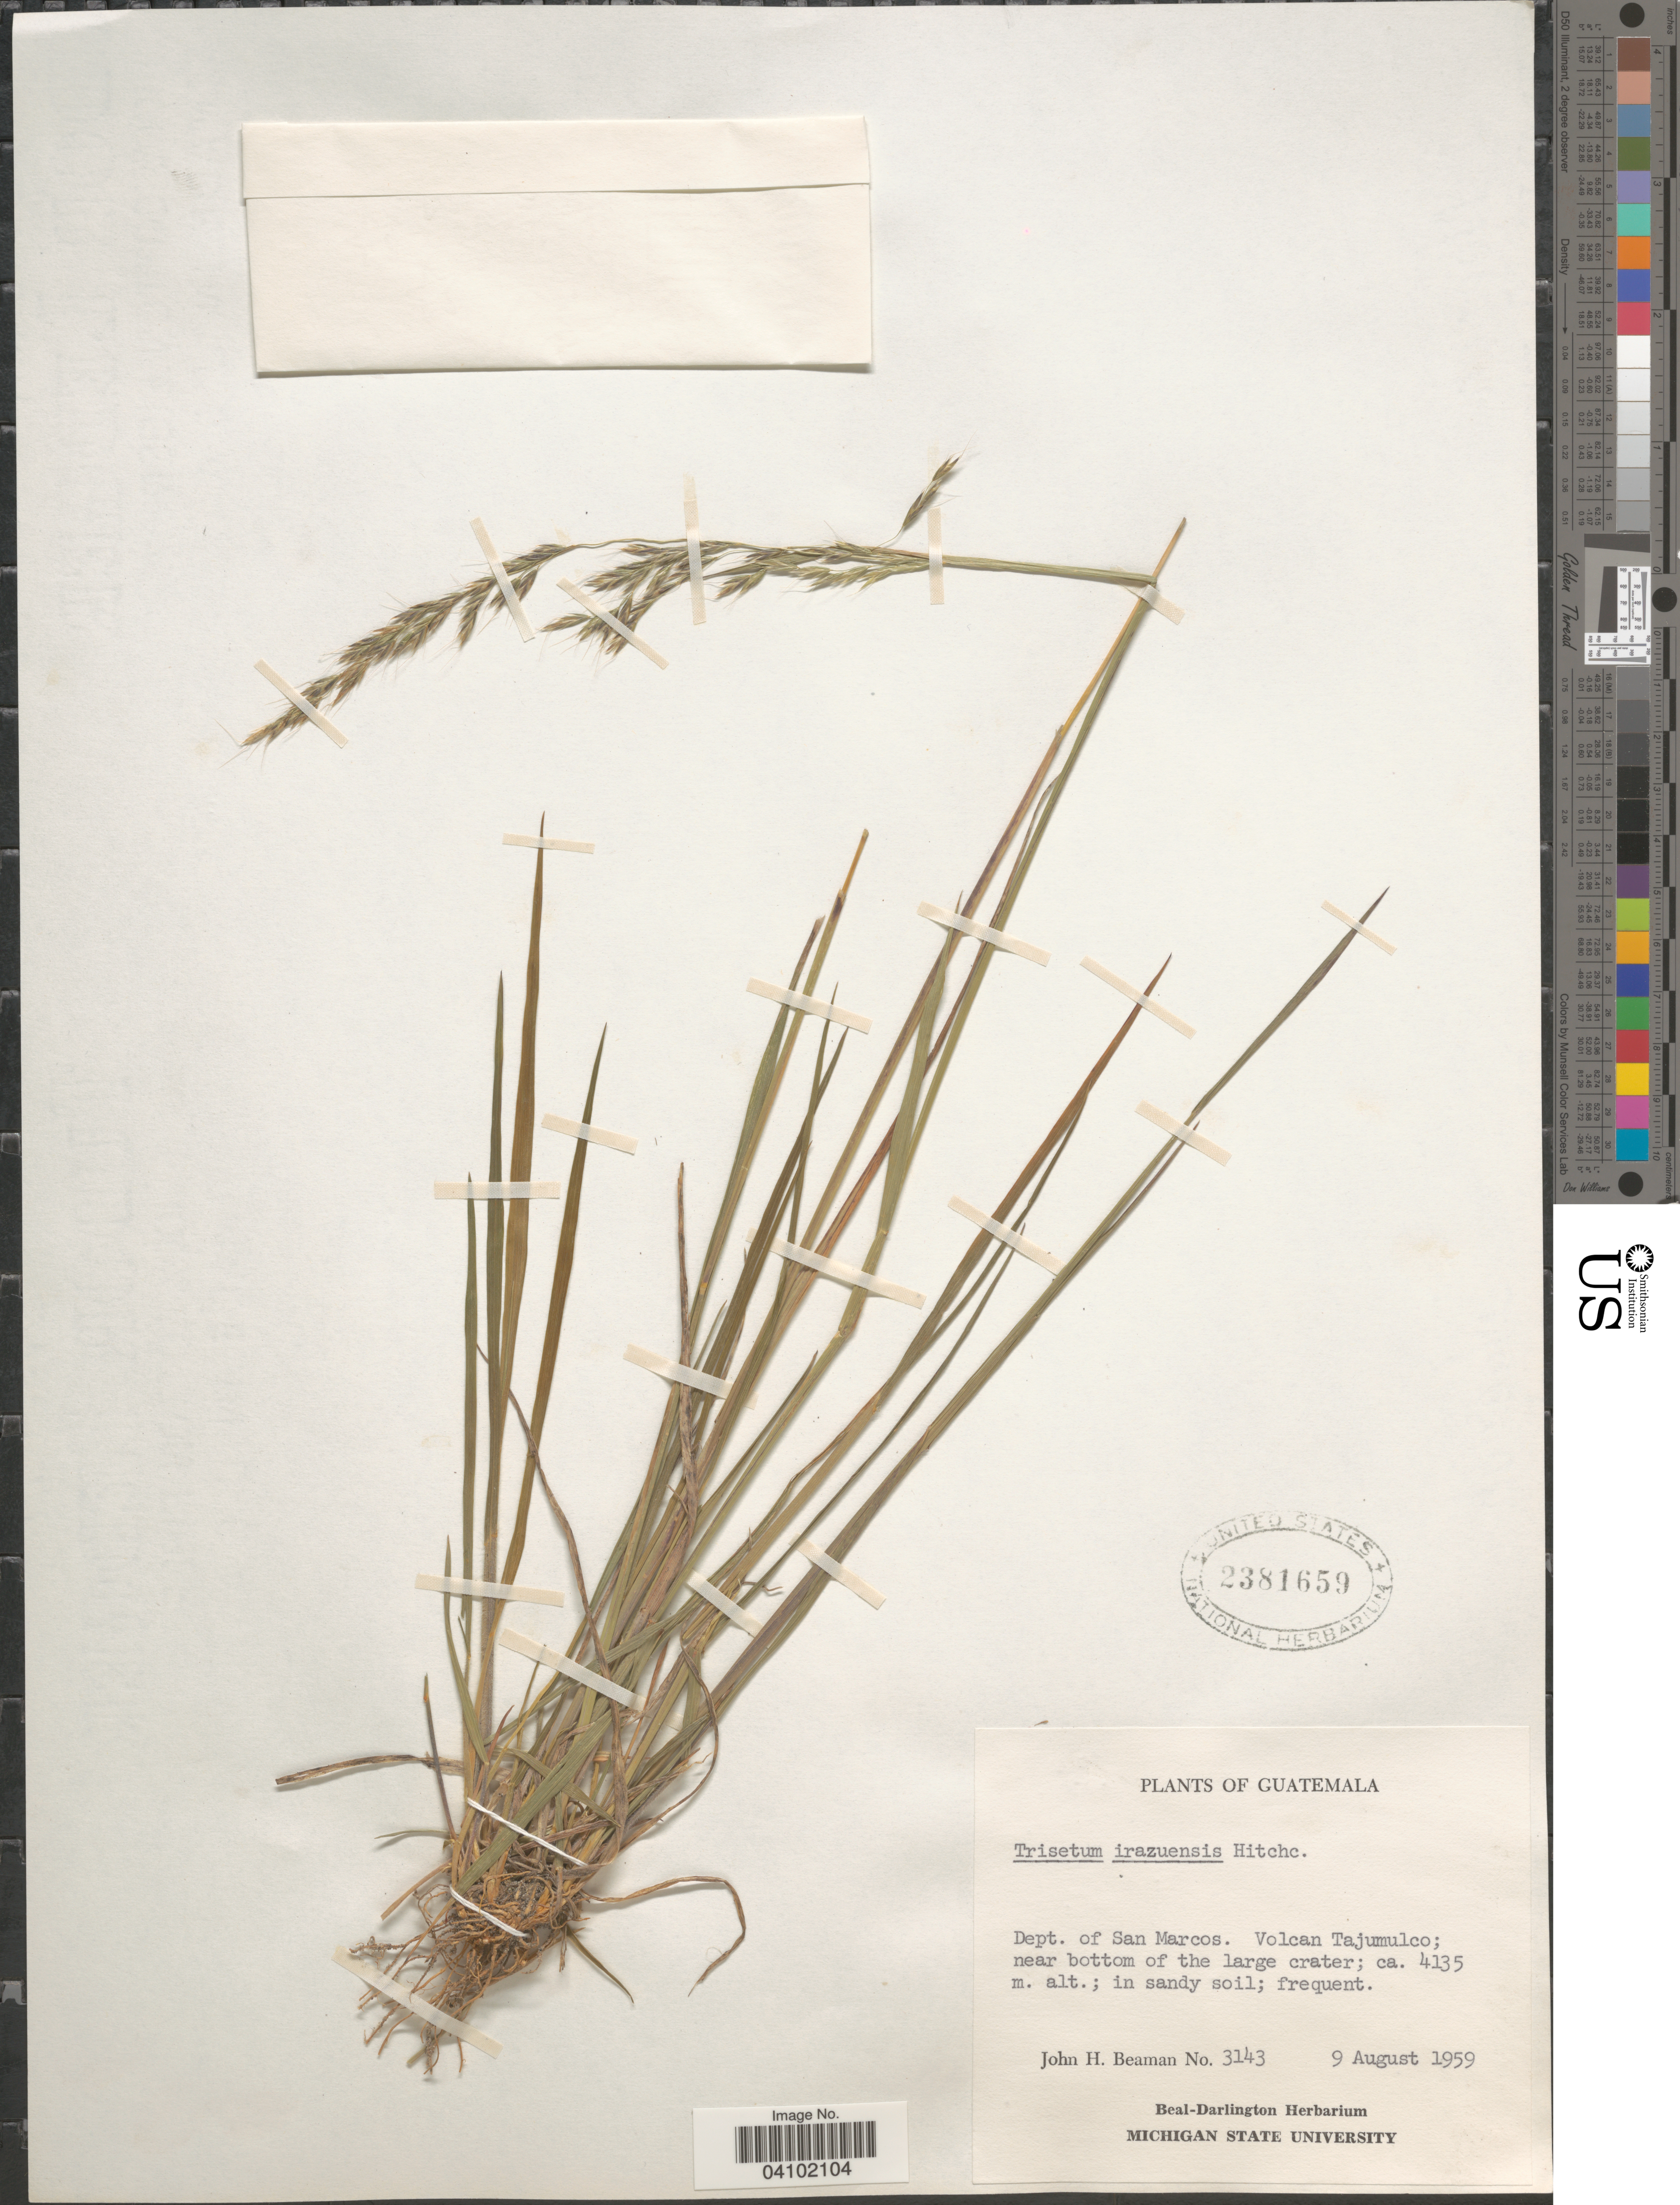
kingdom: Plantae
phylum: Tracheophyta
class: Liliopsida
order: Poales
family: Poaceae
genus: Peyritschia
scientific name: Peyritschia irazuensis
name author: (Kuntze) P.M. Peterson et al.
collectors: J. H. Beaman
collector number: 3143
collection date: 1959-08-09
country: Guatemala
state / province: San Marcos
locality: Dept. of San Marcos. Volcan Tajumulco.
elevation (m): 4135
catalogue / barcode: US 2381659